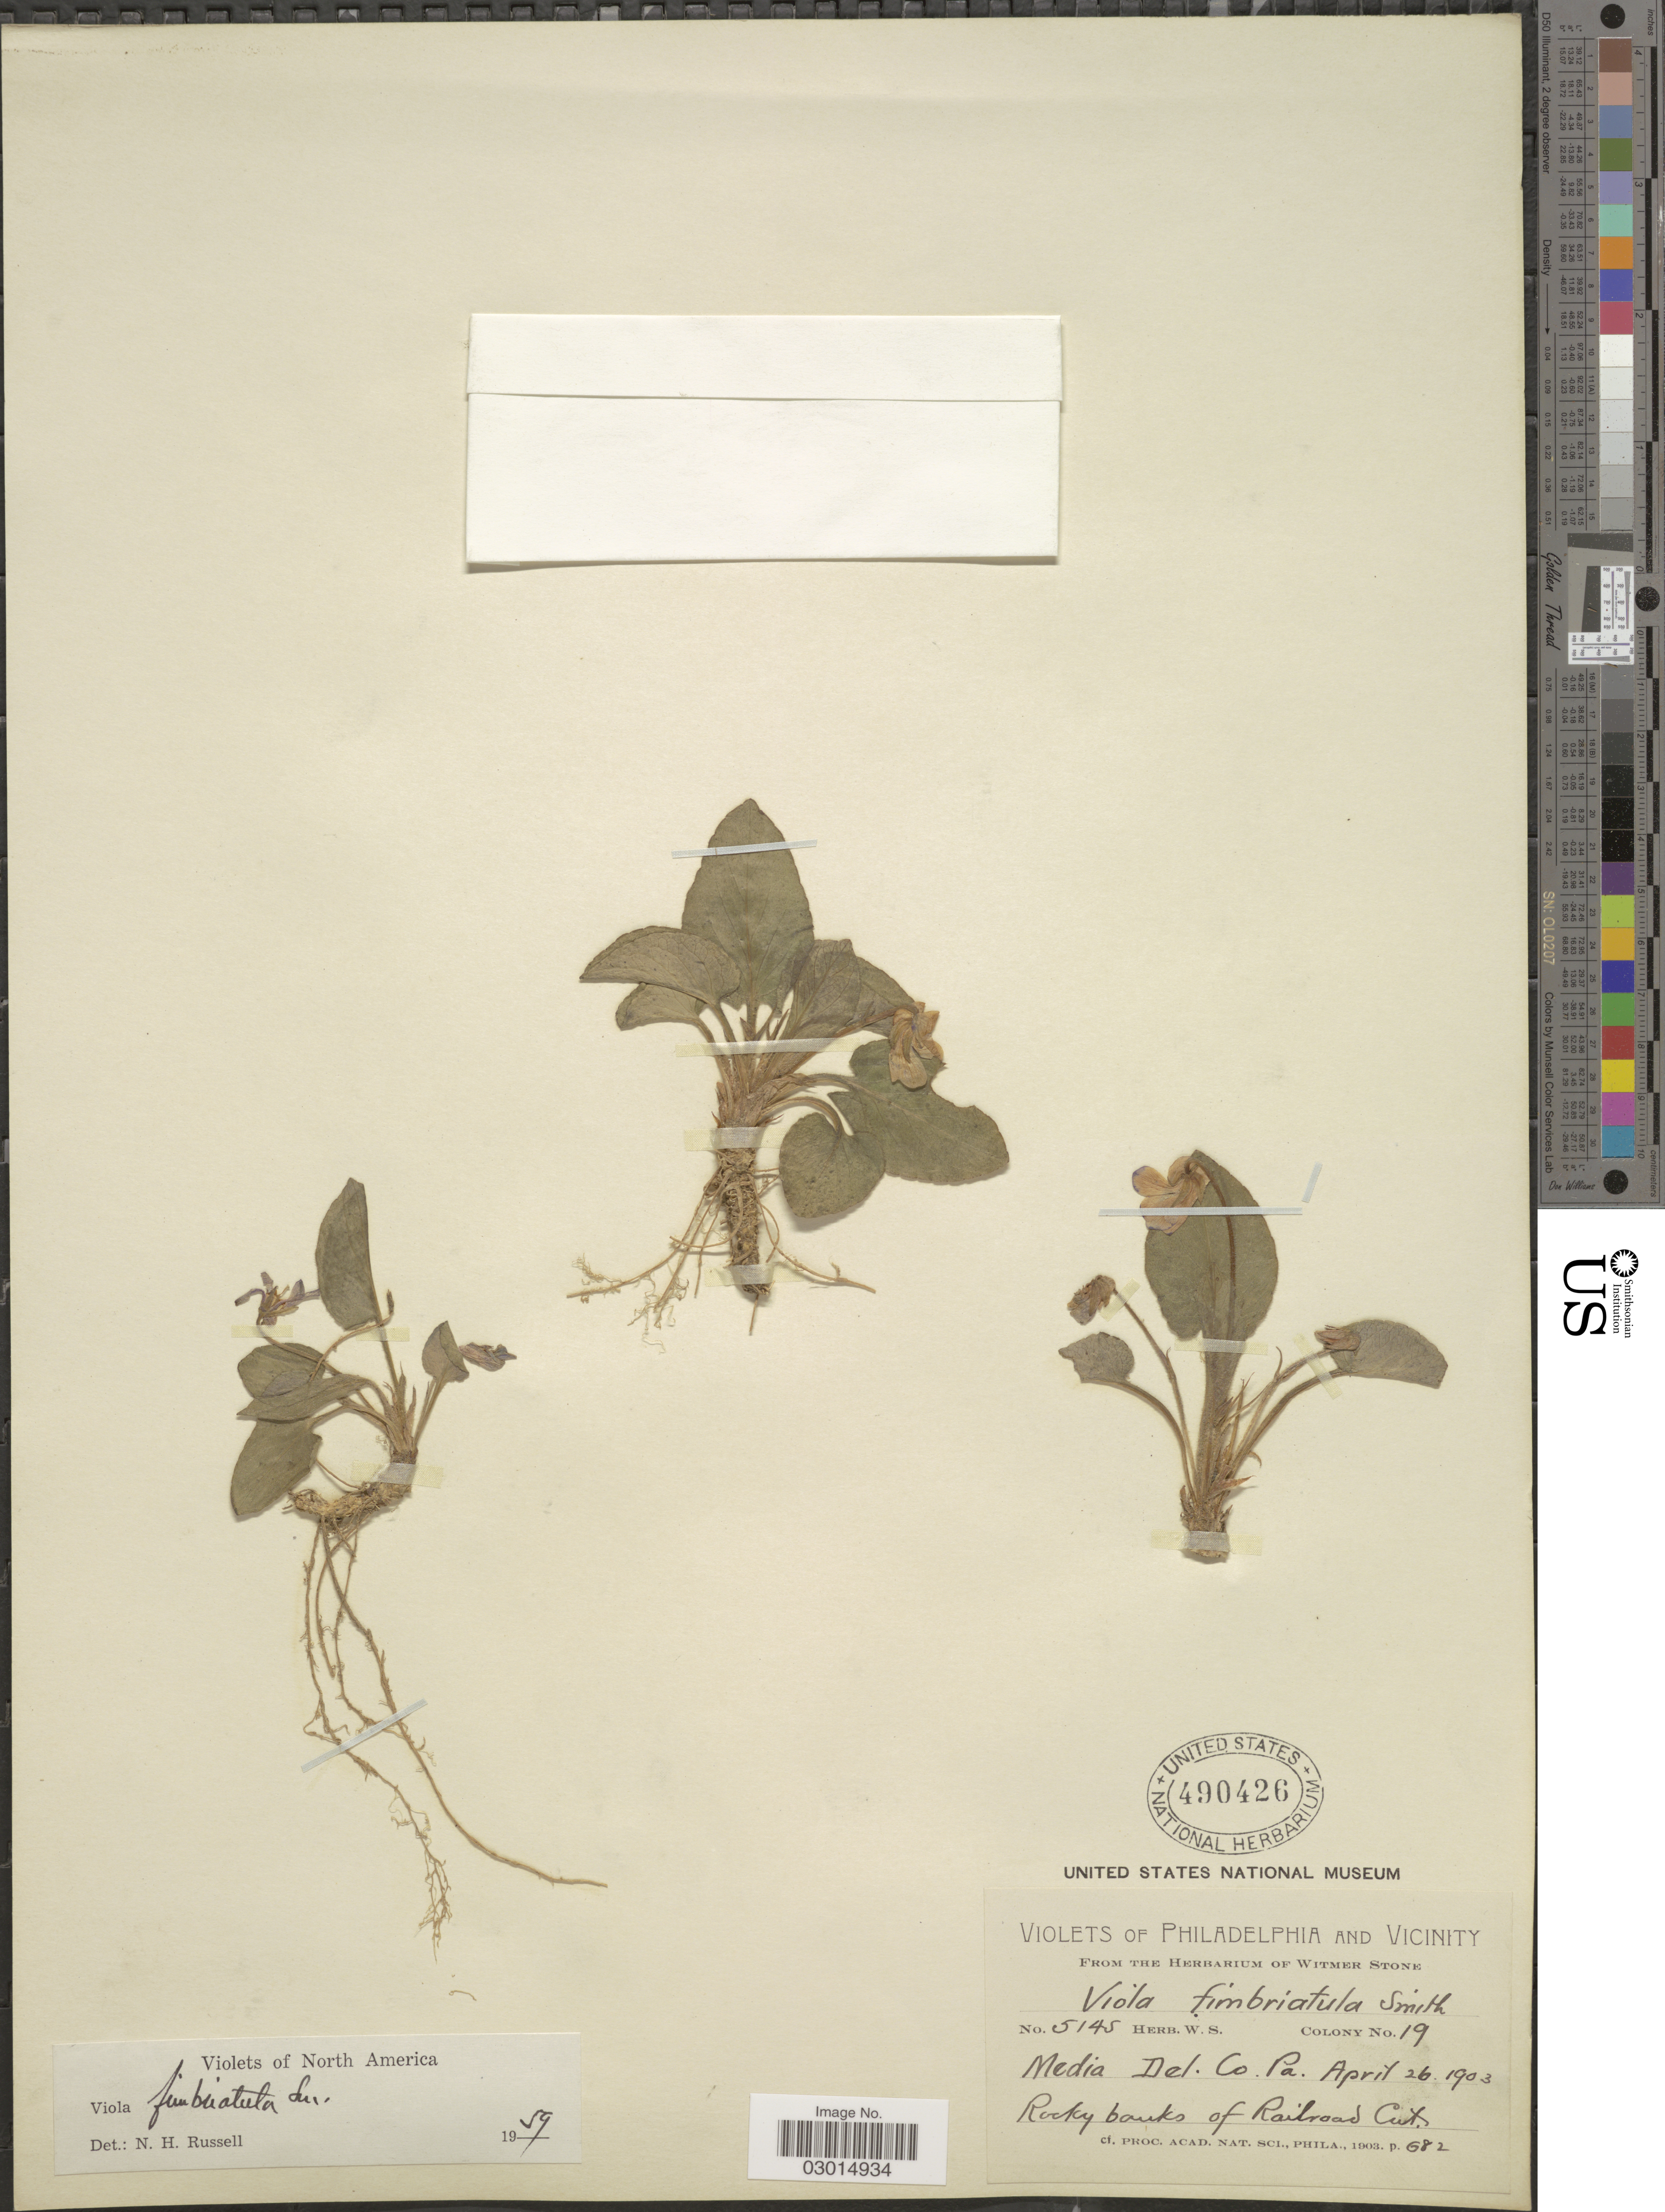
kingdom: Plantae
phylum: Tracheophyta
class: Magnoliopsida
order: Malpighiales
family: Violaceae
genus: Viola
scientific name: Viola fimbriatula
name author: Small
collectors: Ex herb Witmer Stone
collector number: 5145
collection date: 1903-04-26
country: United States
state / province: Pennsylvania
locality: Philadelphia and Vicinity. Media, Del. Co.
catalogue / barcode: US 490426